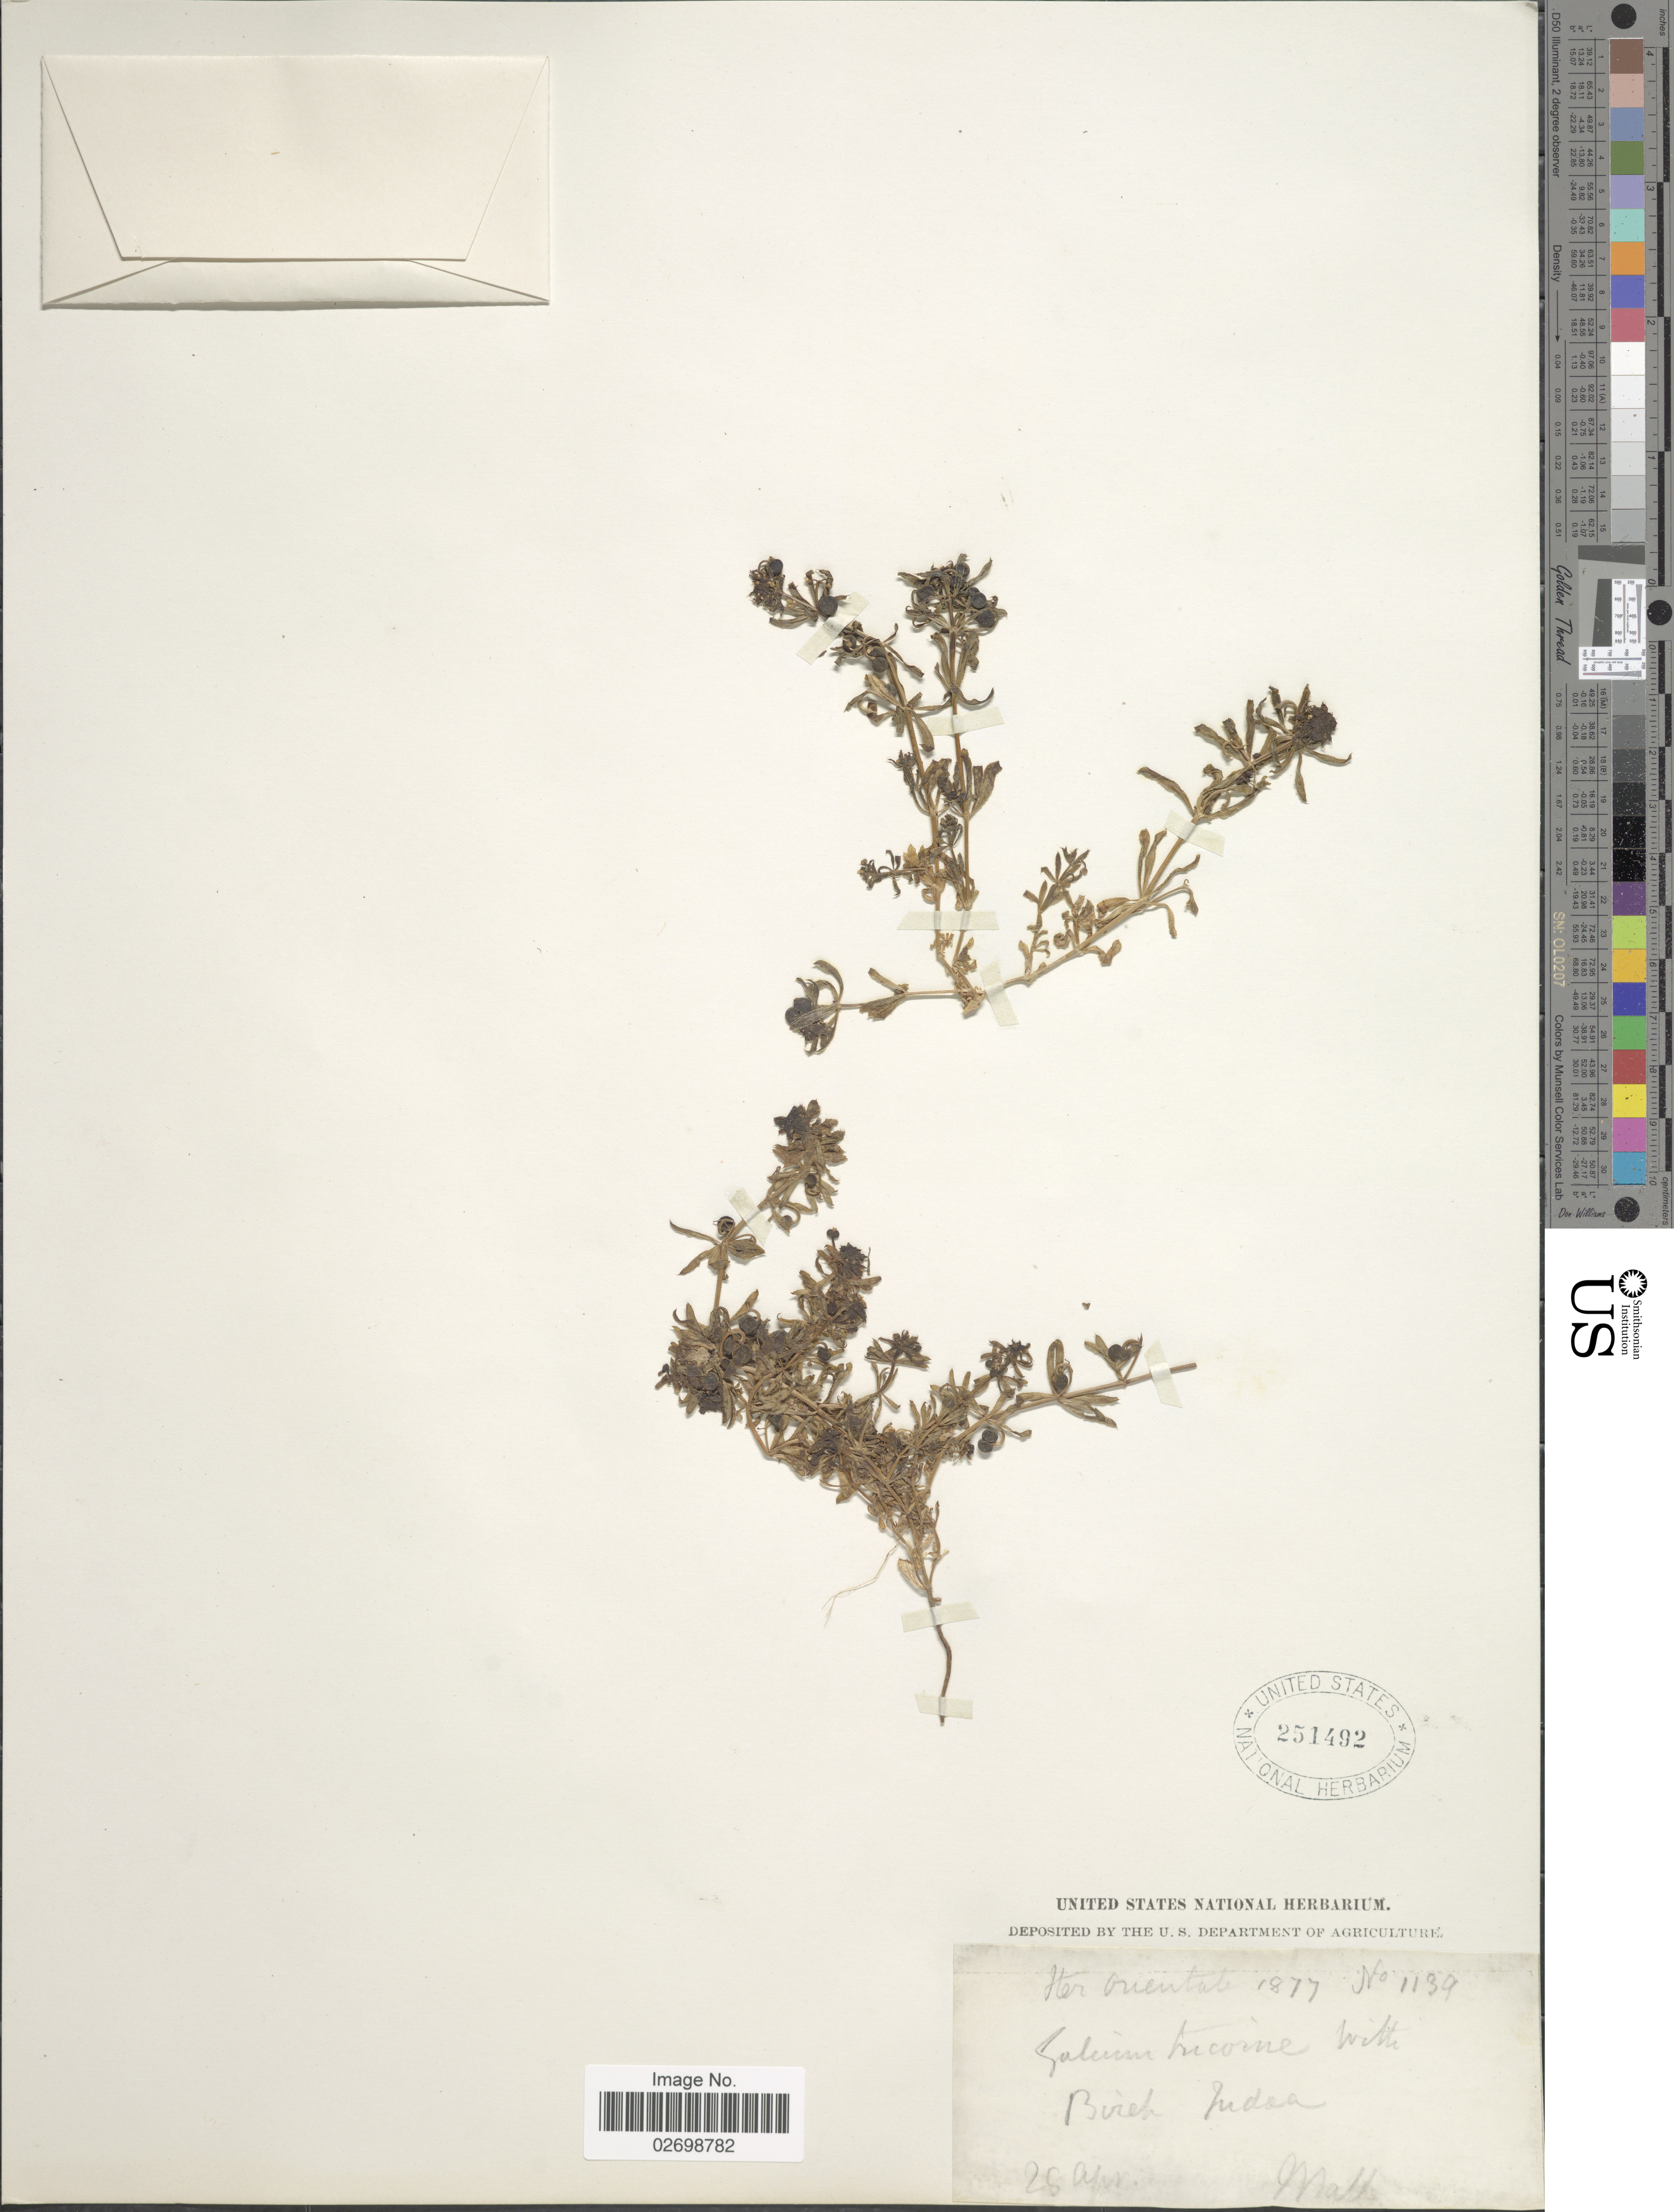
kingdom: Plantae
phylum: Tracheophyta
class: Magnoliopsida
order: Gentianales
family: Rubiaceae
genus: Galium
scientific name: Galium tricornutum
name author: Dandy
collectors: J. Ball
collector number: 1139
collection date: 1877-04-28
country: India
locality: Birch India [interpreted]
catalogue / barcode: US 251492